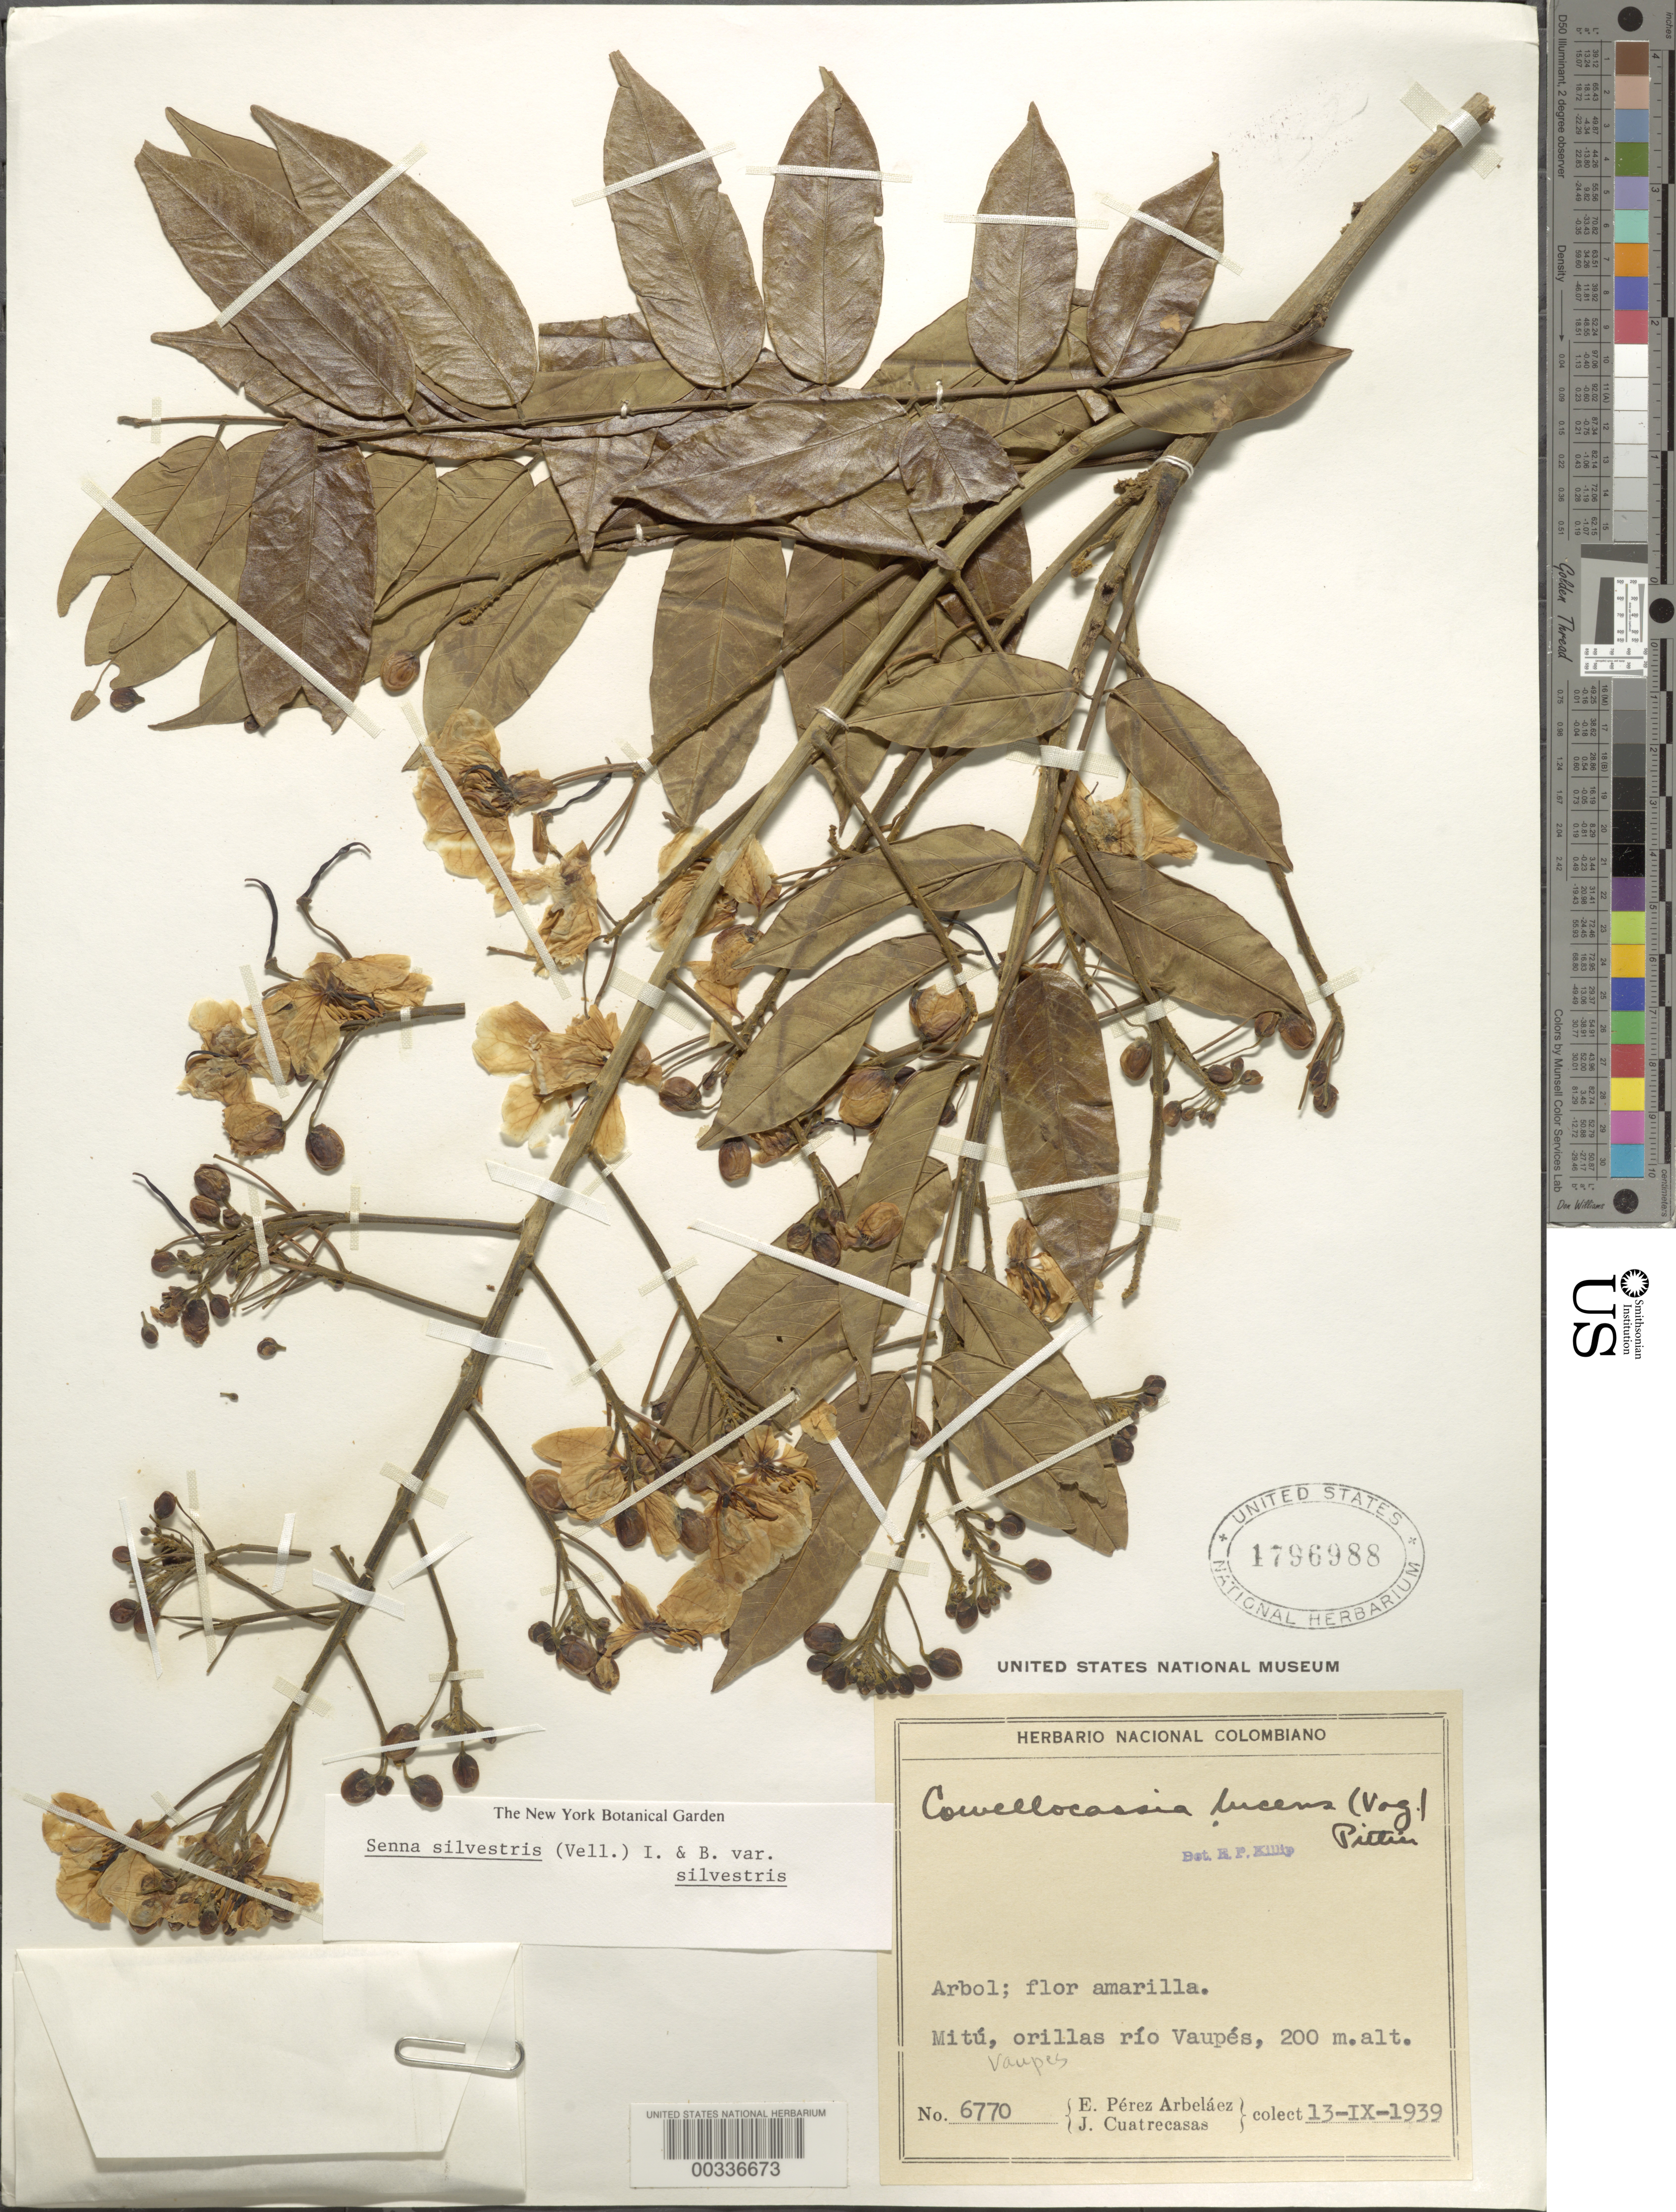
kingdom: Plantae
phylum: Tracheophyta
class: Magnoliopsida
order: Fabales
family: Fabaceae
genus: Senna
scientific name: Senna silvestris var. silvestris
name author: (Vell.) H.S. Irwin & Barneby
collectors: E. Pérez Arbeláez & J. Cuatrecasas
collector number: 6770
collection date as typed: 13 Sep 1939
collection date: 1939-09-13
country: Colombia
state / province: Vaupés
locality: Mitu; Rio Vaupes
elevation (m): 200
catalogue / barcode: US 1796988